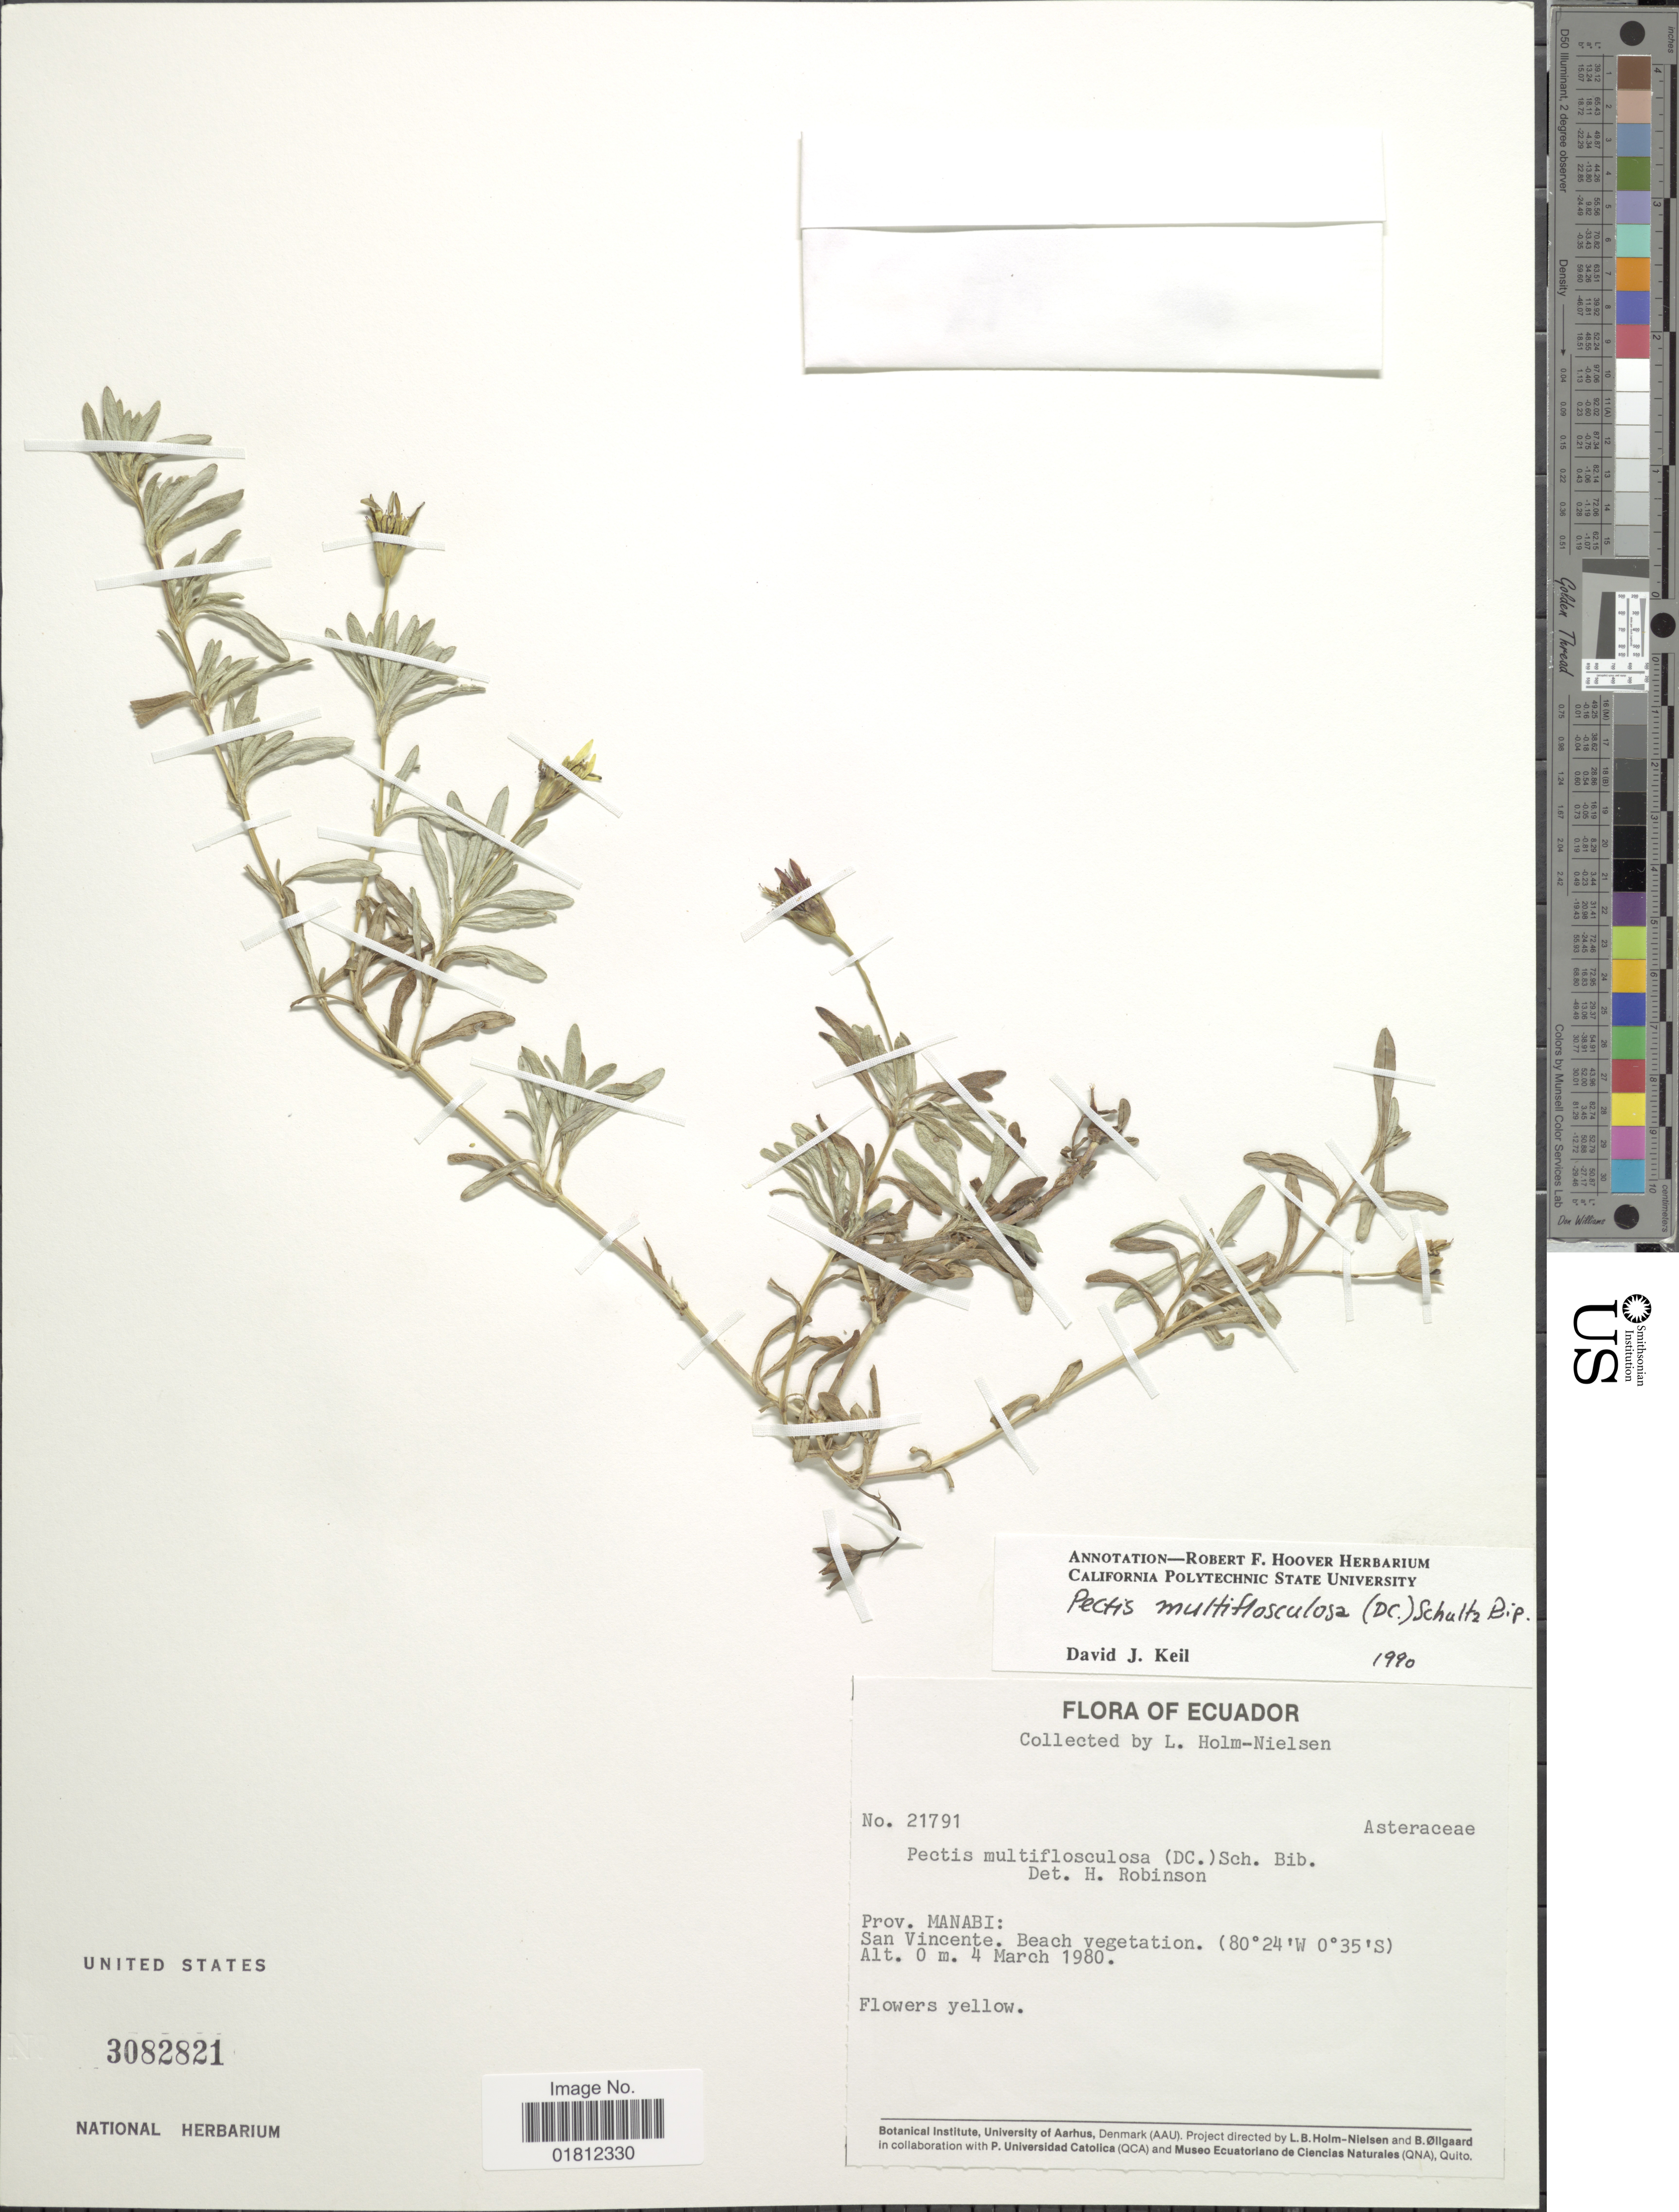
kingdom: Plantae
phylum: Tracheophyta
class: Magnoliopsida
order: Asterales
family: Asteraceae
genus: Pectis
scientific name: Pectis multiflosculosa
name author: (DC.) Sch. Bip.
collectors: L. B. Holm-Nielsen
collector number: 21791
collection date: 1980-03-04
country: Ecuador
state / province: Manabí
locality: Prov. Manabi: San Vincente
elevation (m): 0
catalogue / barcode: US 3082821